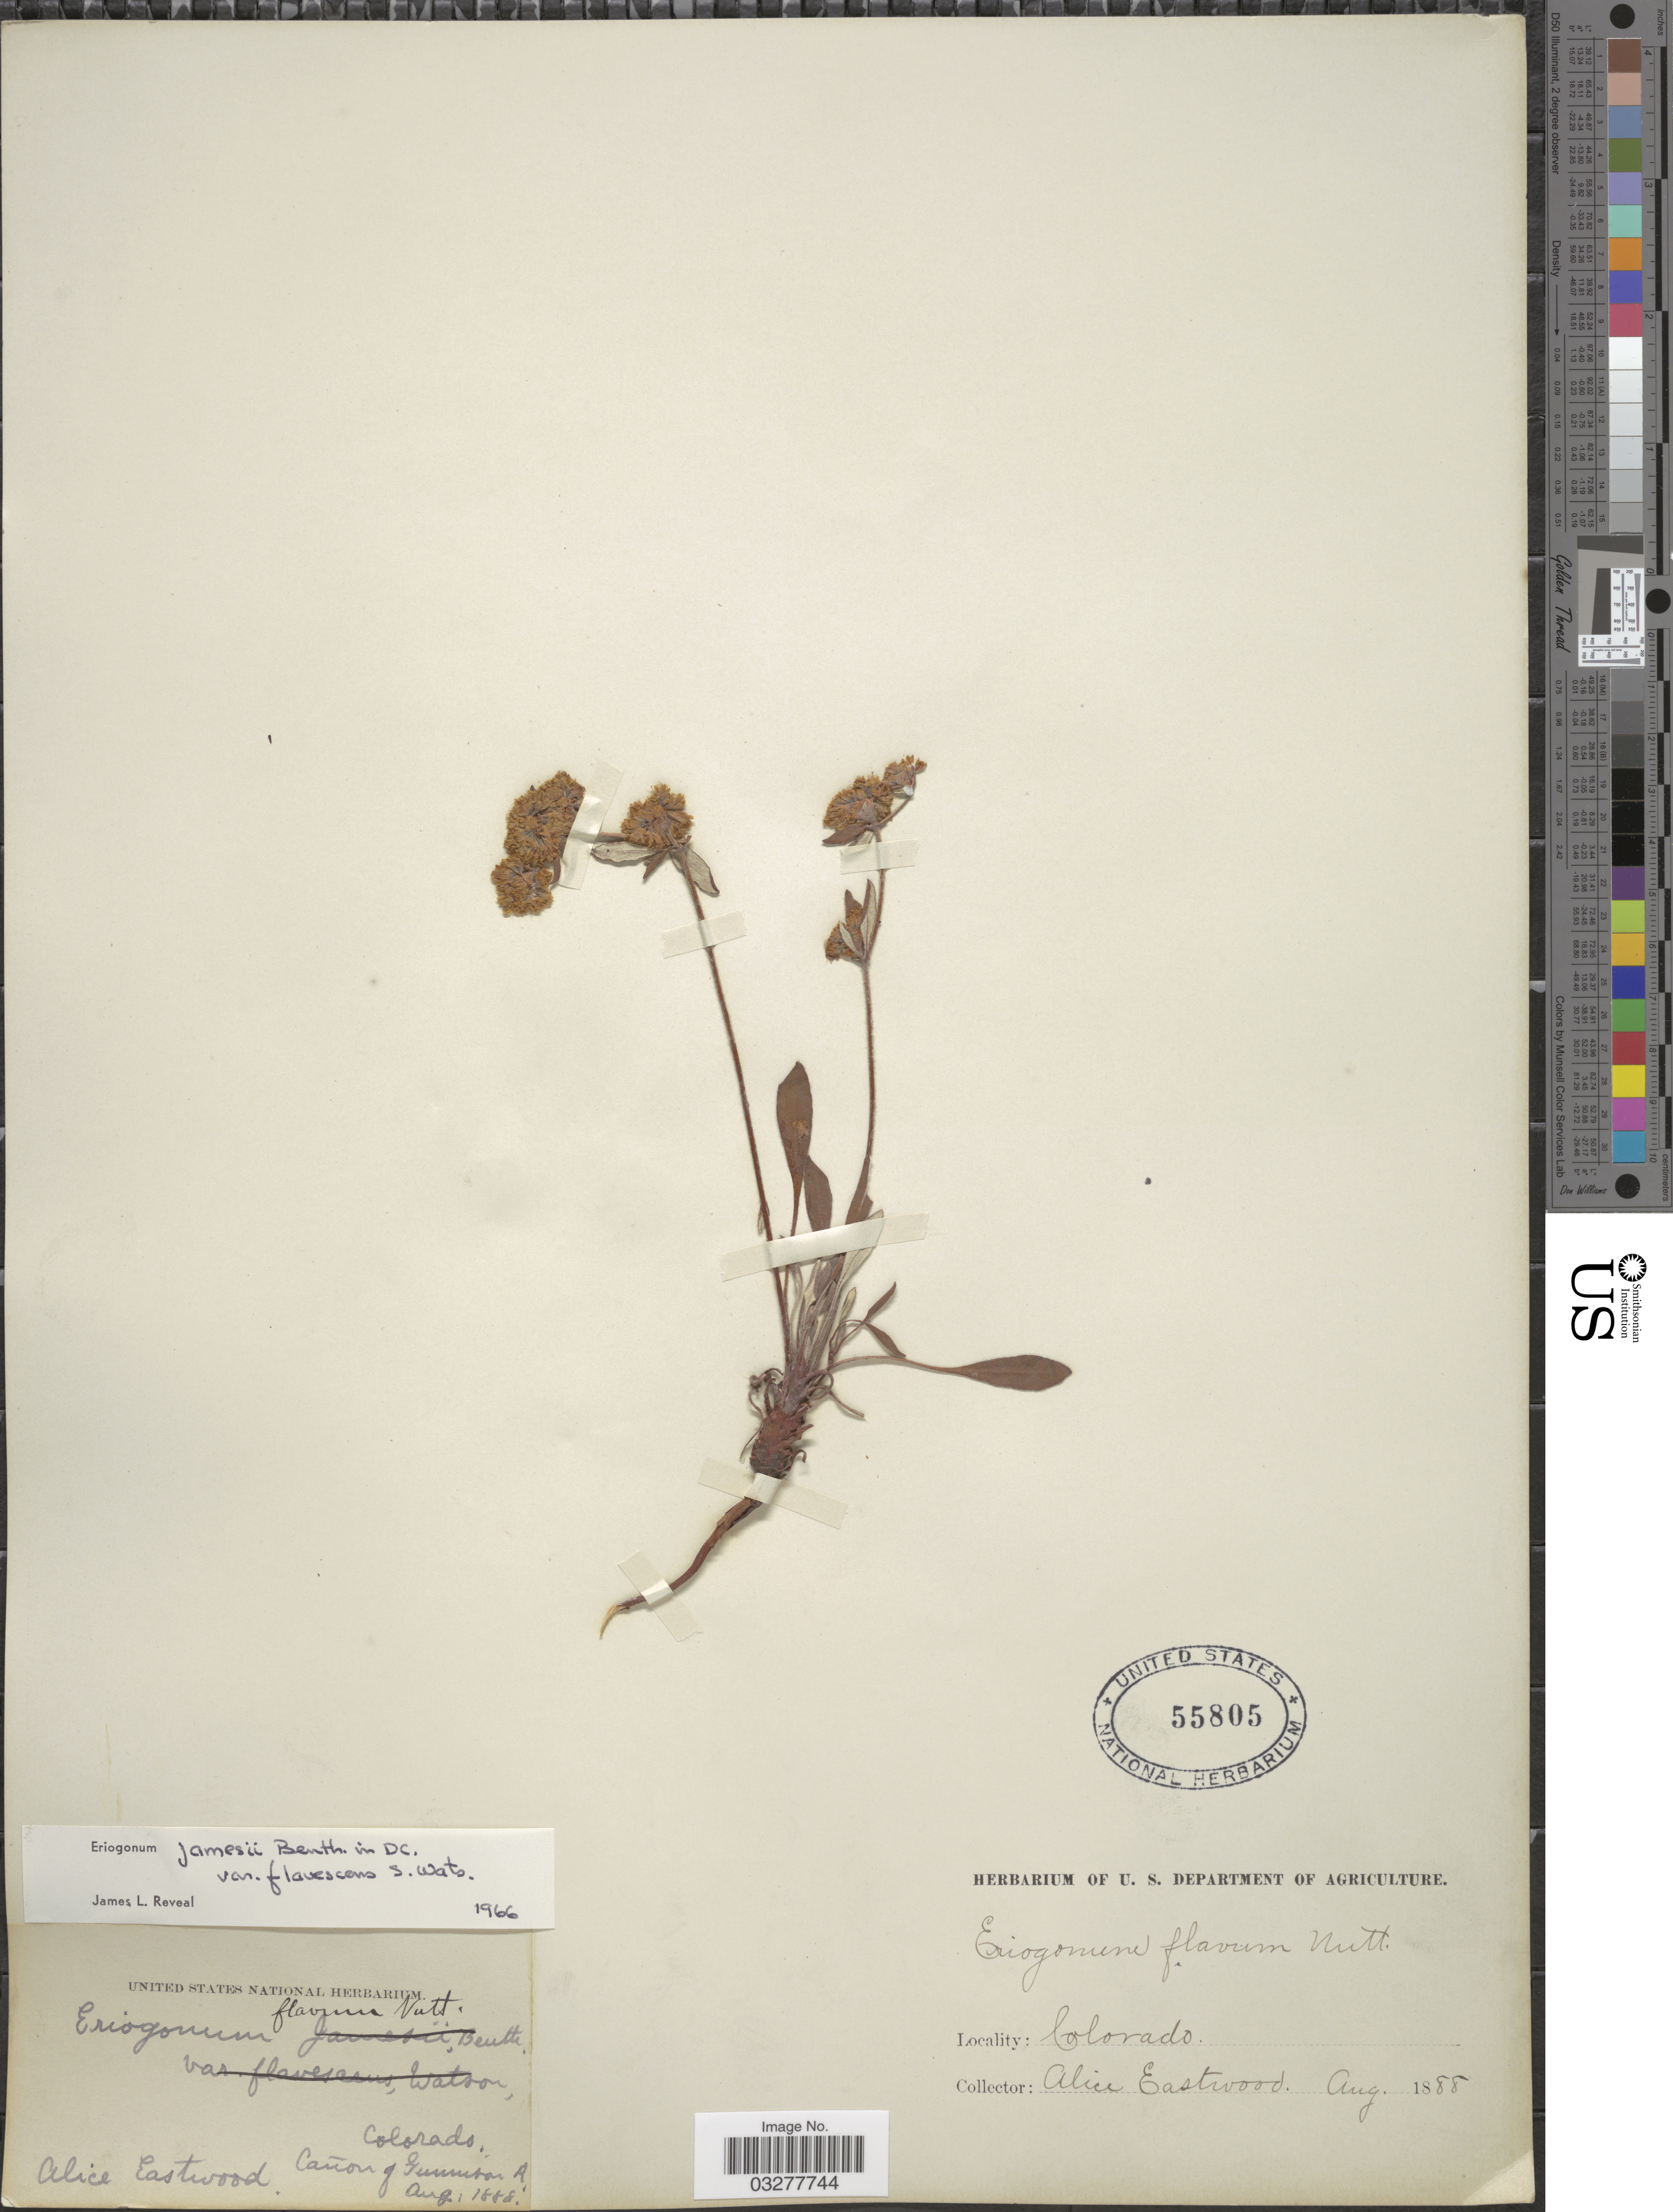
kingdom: Plantae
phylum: Tracheophyta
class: Magnoliopsida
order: Caryophyllales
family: Polygonaceae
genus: Eriogonum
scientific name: Eriogonum jamesii var. flavescens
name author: S. Watson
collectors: A. Eastwood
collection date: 1888-08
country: United States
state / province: Colorado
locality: Cañon of Gunnison R.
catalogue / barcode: US 55805